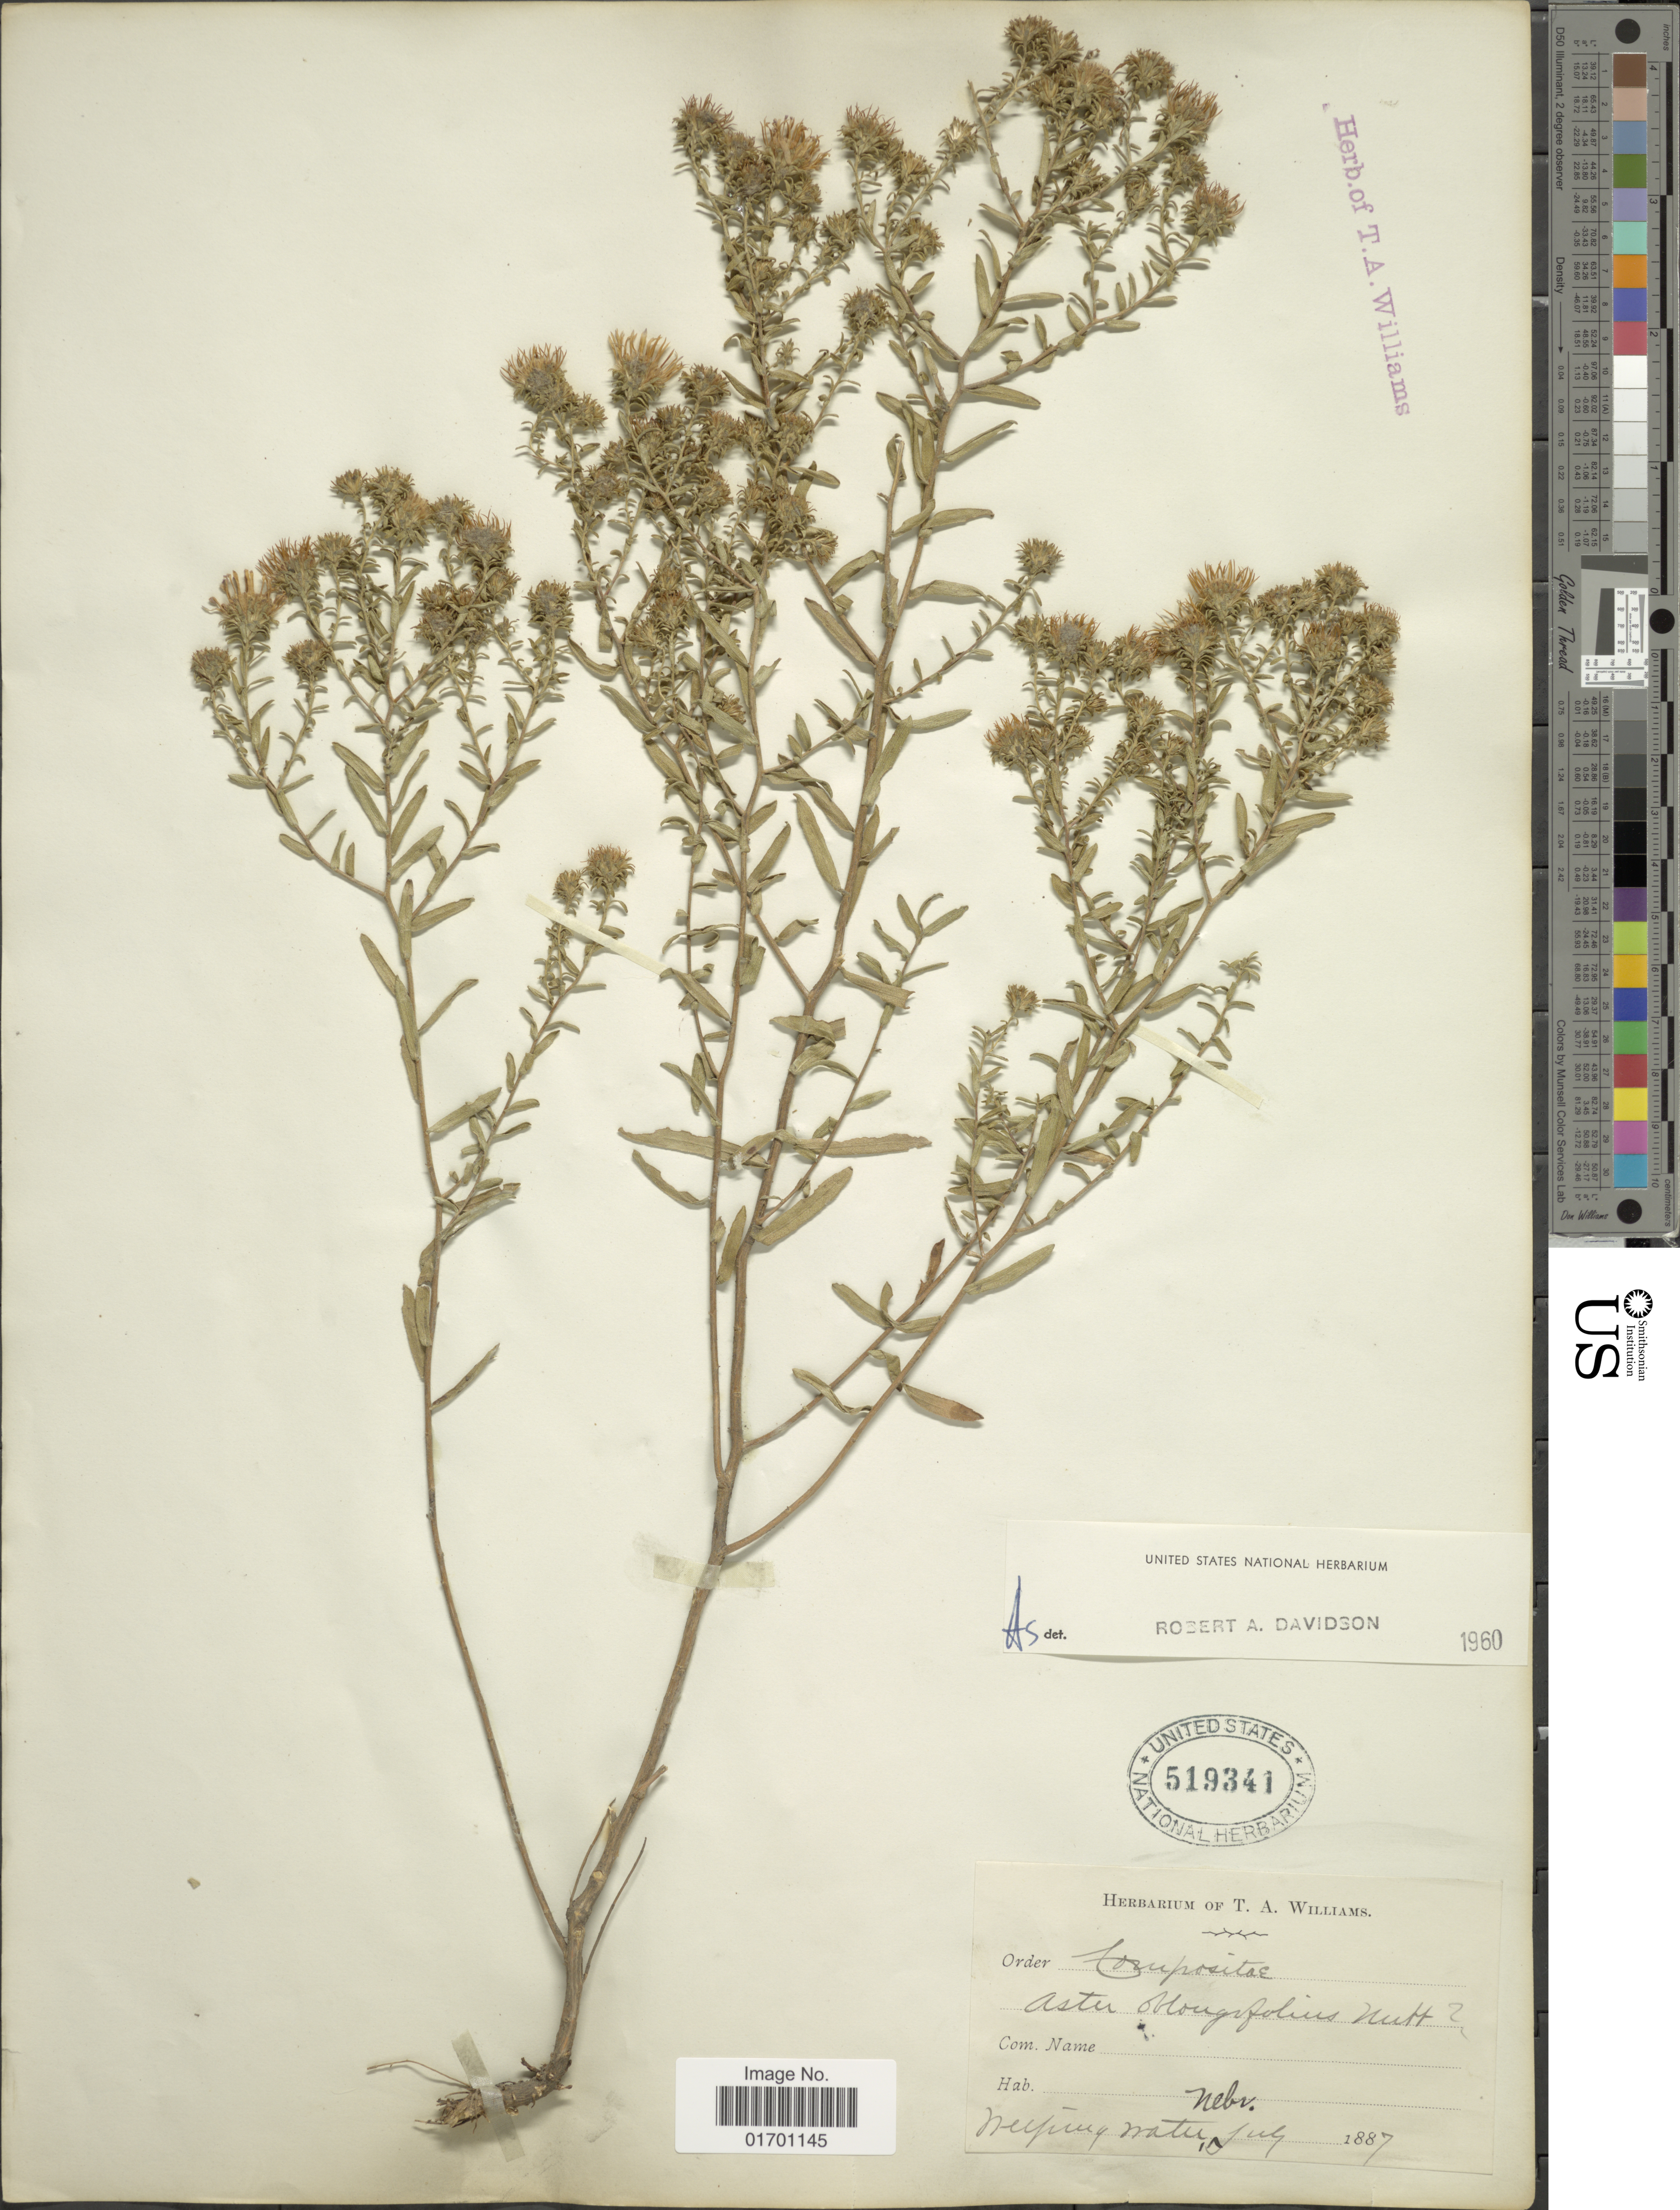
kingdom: Plantae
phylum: Tracheophyta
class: Magnoliopsida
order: Asterales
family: Asteraceae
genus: Symphyotrichum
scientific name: Symphyotrichum oblongifolium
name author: (Nutt.) G.L. Nesom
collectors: ex herb. Thos. A. Williams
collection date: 1887-07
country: United States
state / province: Nebraska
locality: Weeping water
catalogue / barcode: US 519341